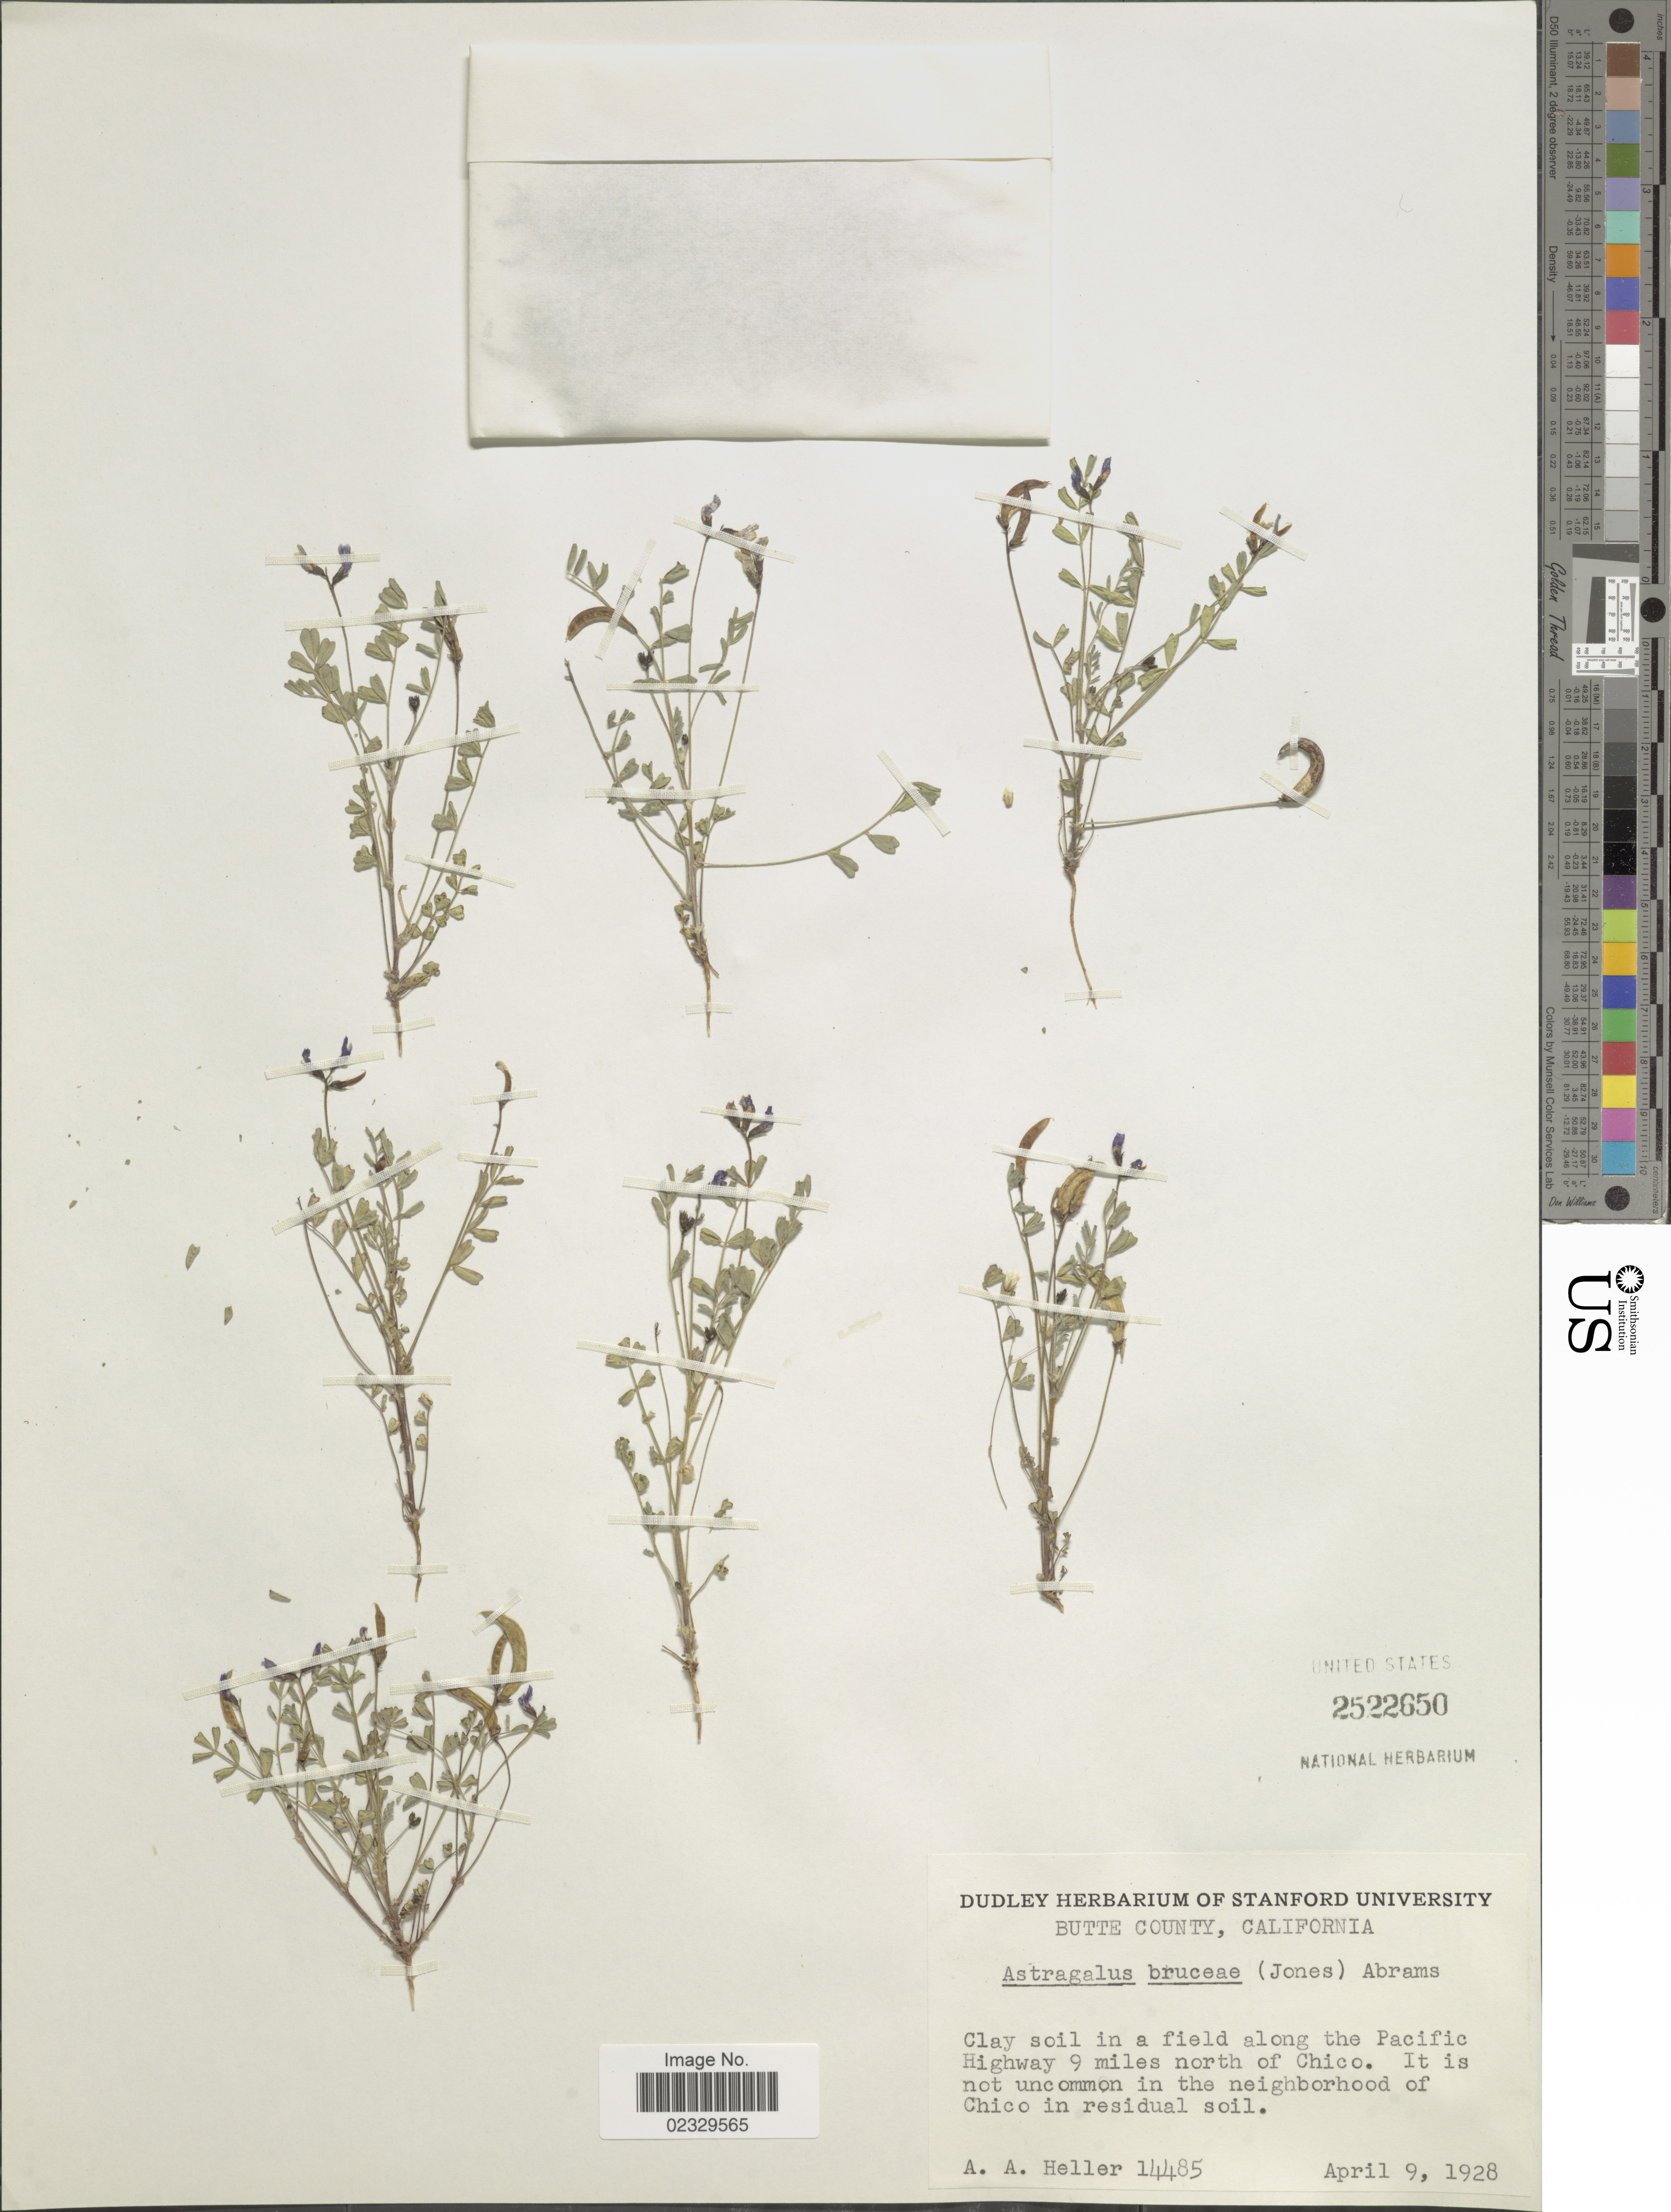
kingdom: Plantae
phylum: Tracheophyta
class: Magnoliopsida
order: Fabales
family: Fabaceae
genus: Astragalus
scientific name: Astragalus bruceae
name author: (M.E. Jones) Abrams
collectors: A. A. Heller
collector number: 14485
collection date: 1928-04-09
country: United States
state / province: California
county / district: Butte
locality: Butte County. along the Pacific Highway 9 miles north of Chico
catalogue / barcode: US 2522650